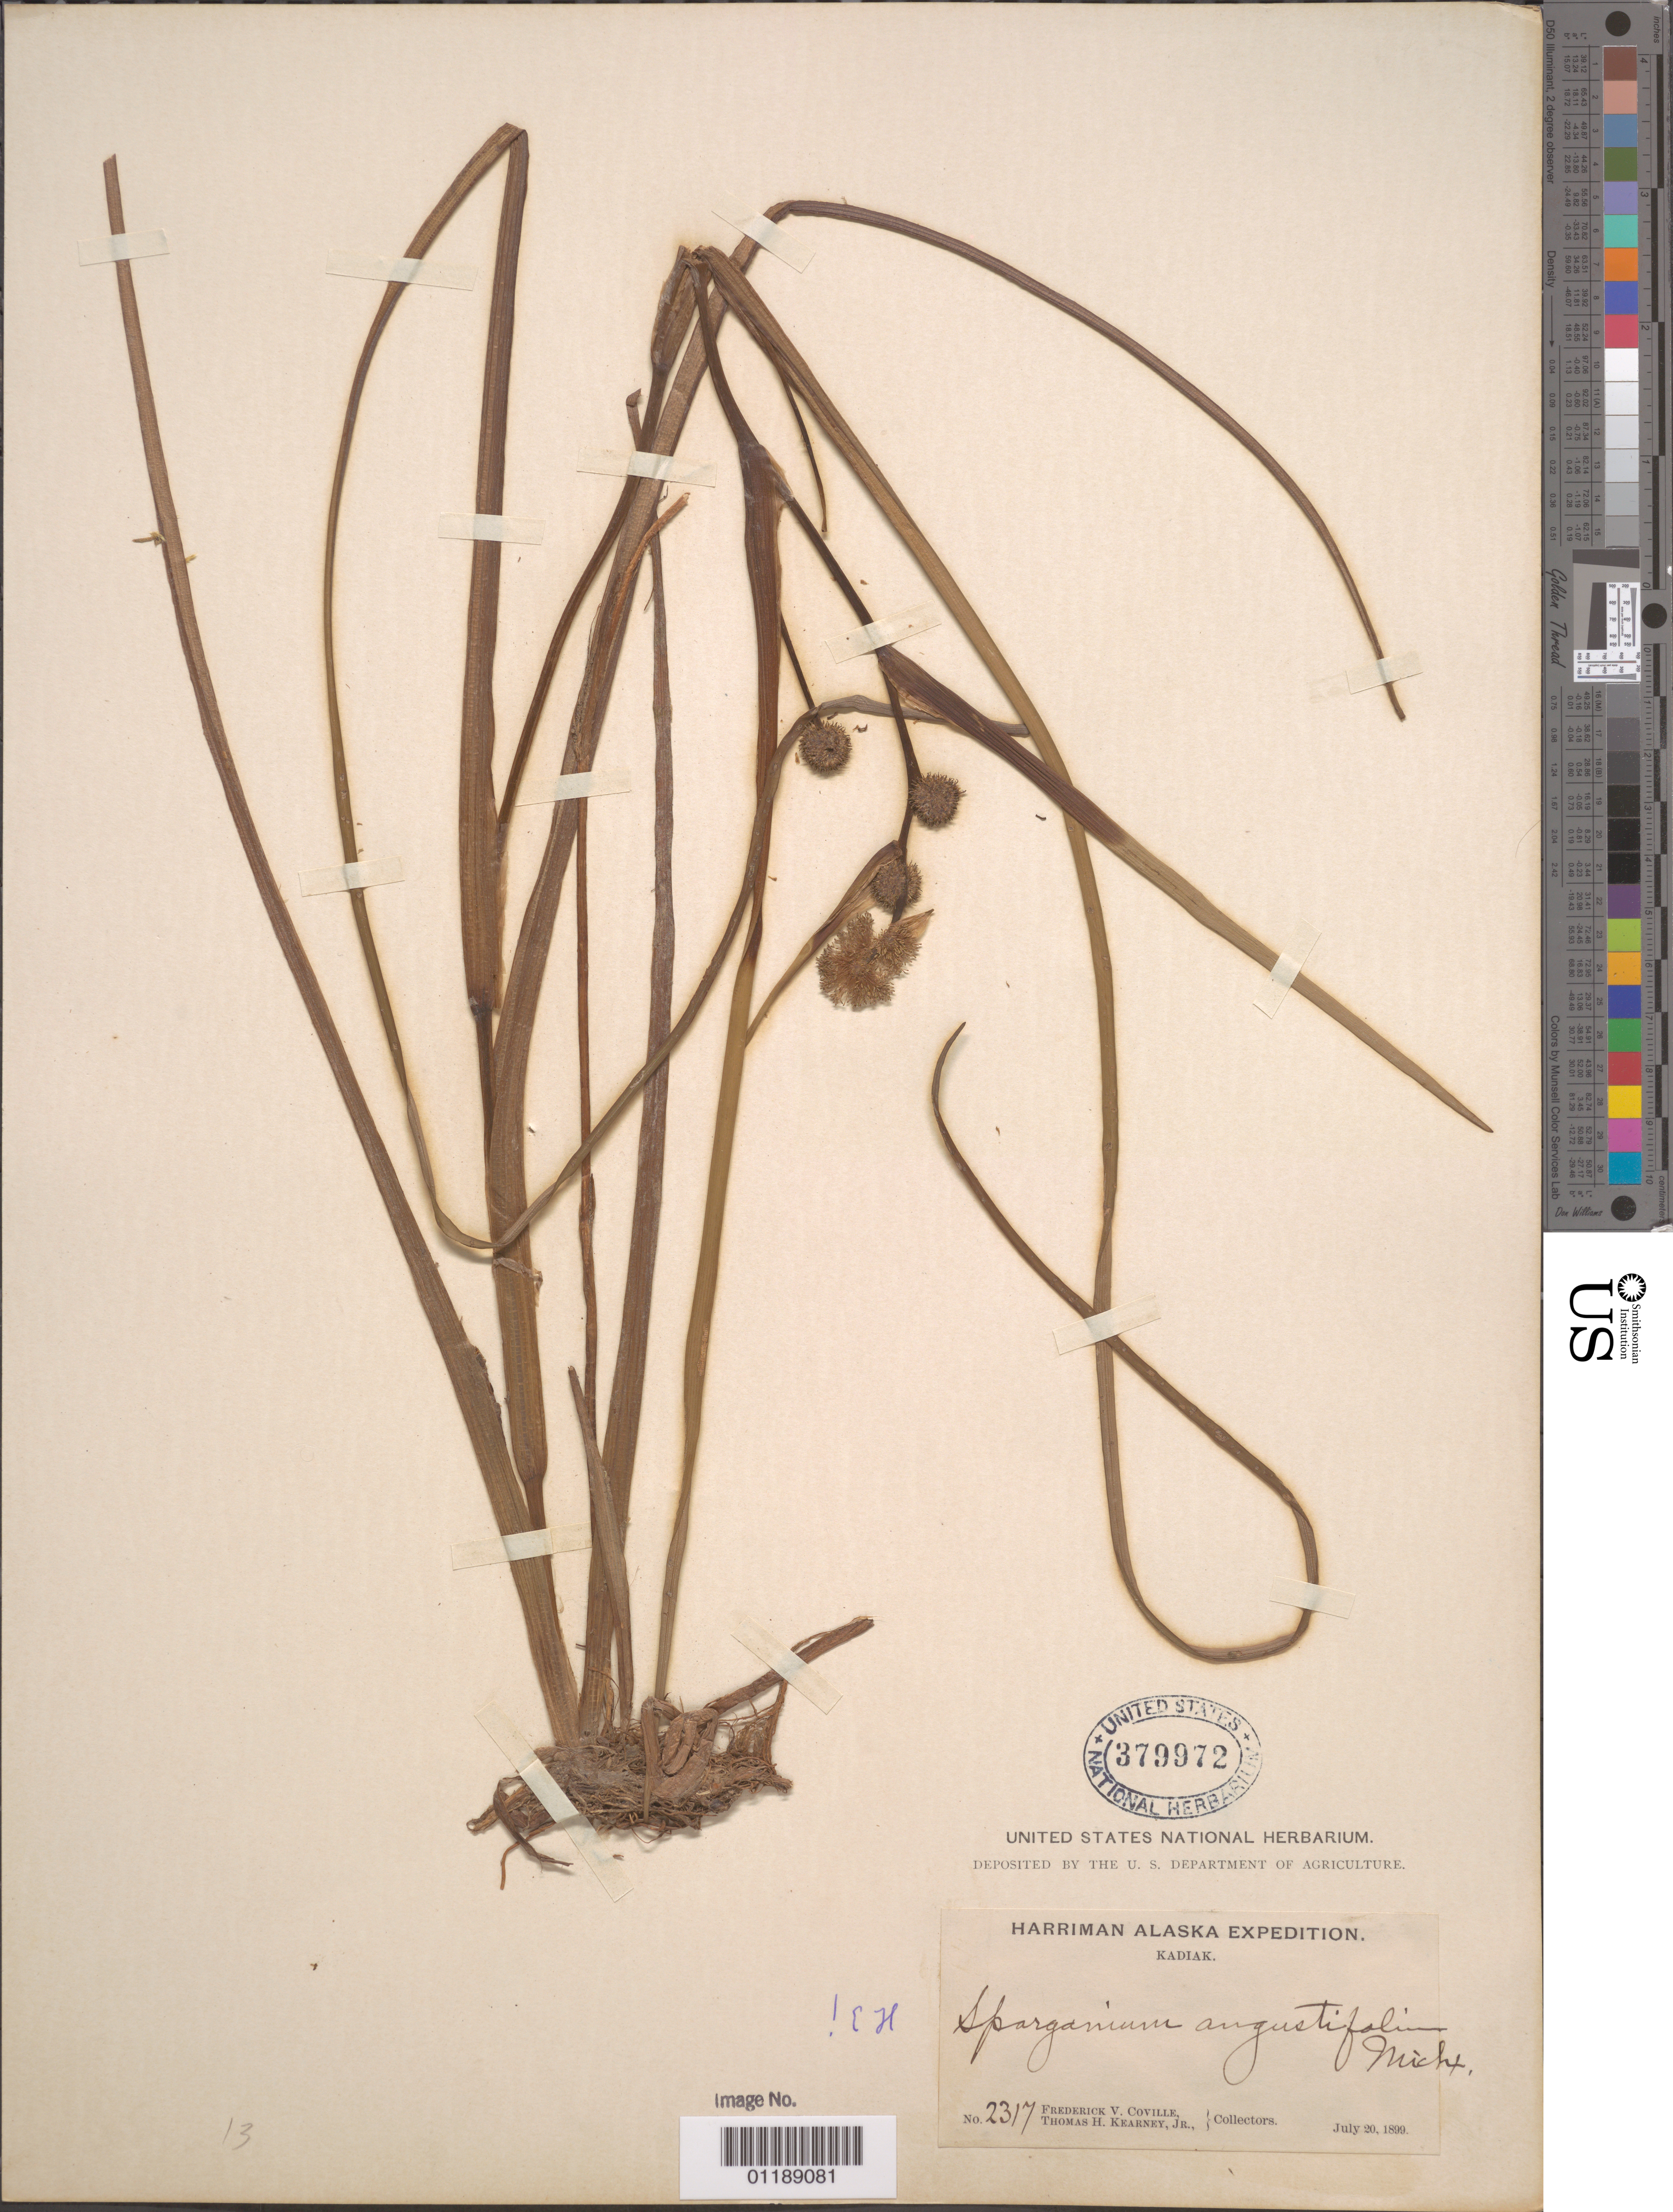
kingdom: Plantae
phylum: Tracheophyta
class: Liliopsida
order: Poales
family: Typhaceae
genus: Sparganium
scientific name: Sparganium angustifolium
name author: Michx.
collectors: F. V. Coville & T. H. Kearney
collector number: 2317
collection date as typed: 20 Jul 1899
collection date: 1899-07-20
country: United States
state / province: Alaska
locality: Kodiak (as Kadiak)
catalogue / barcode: US 379972